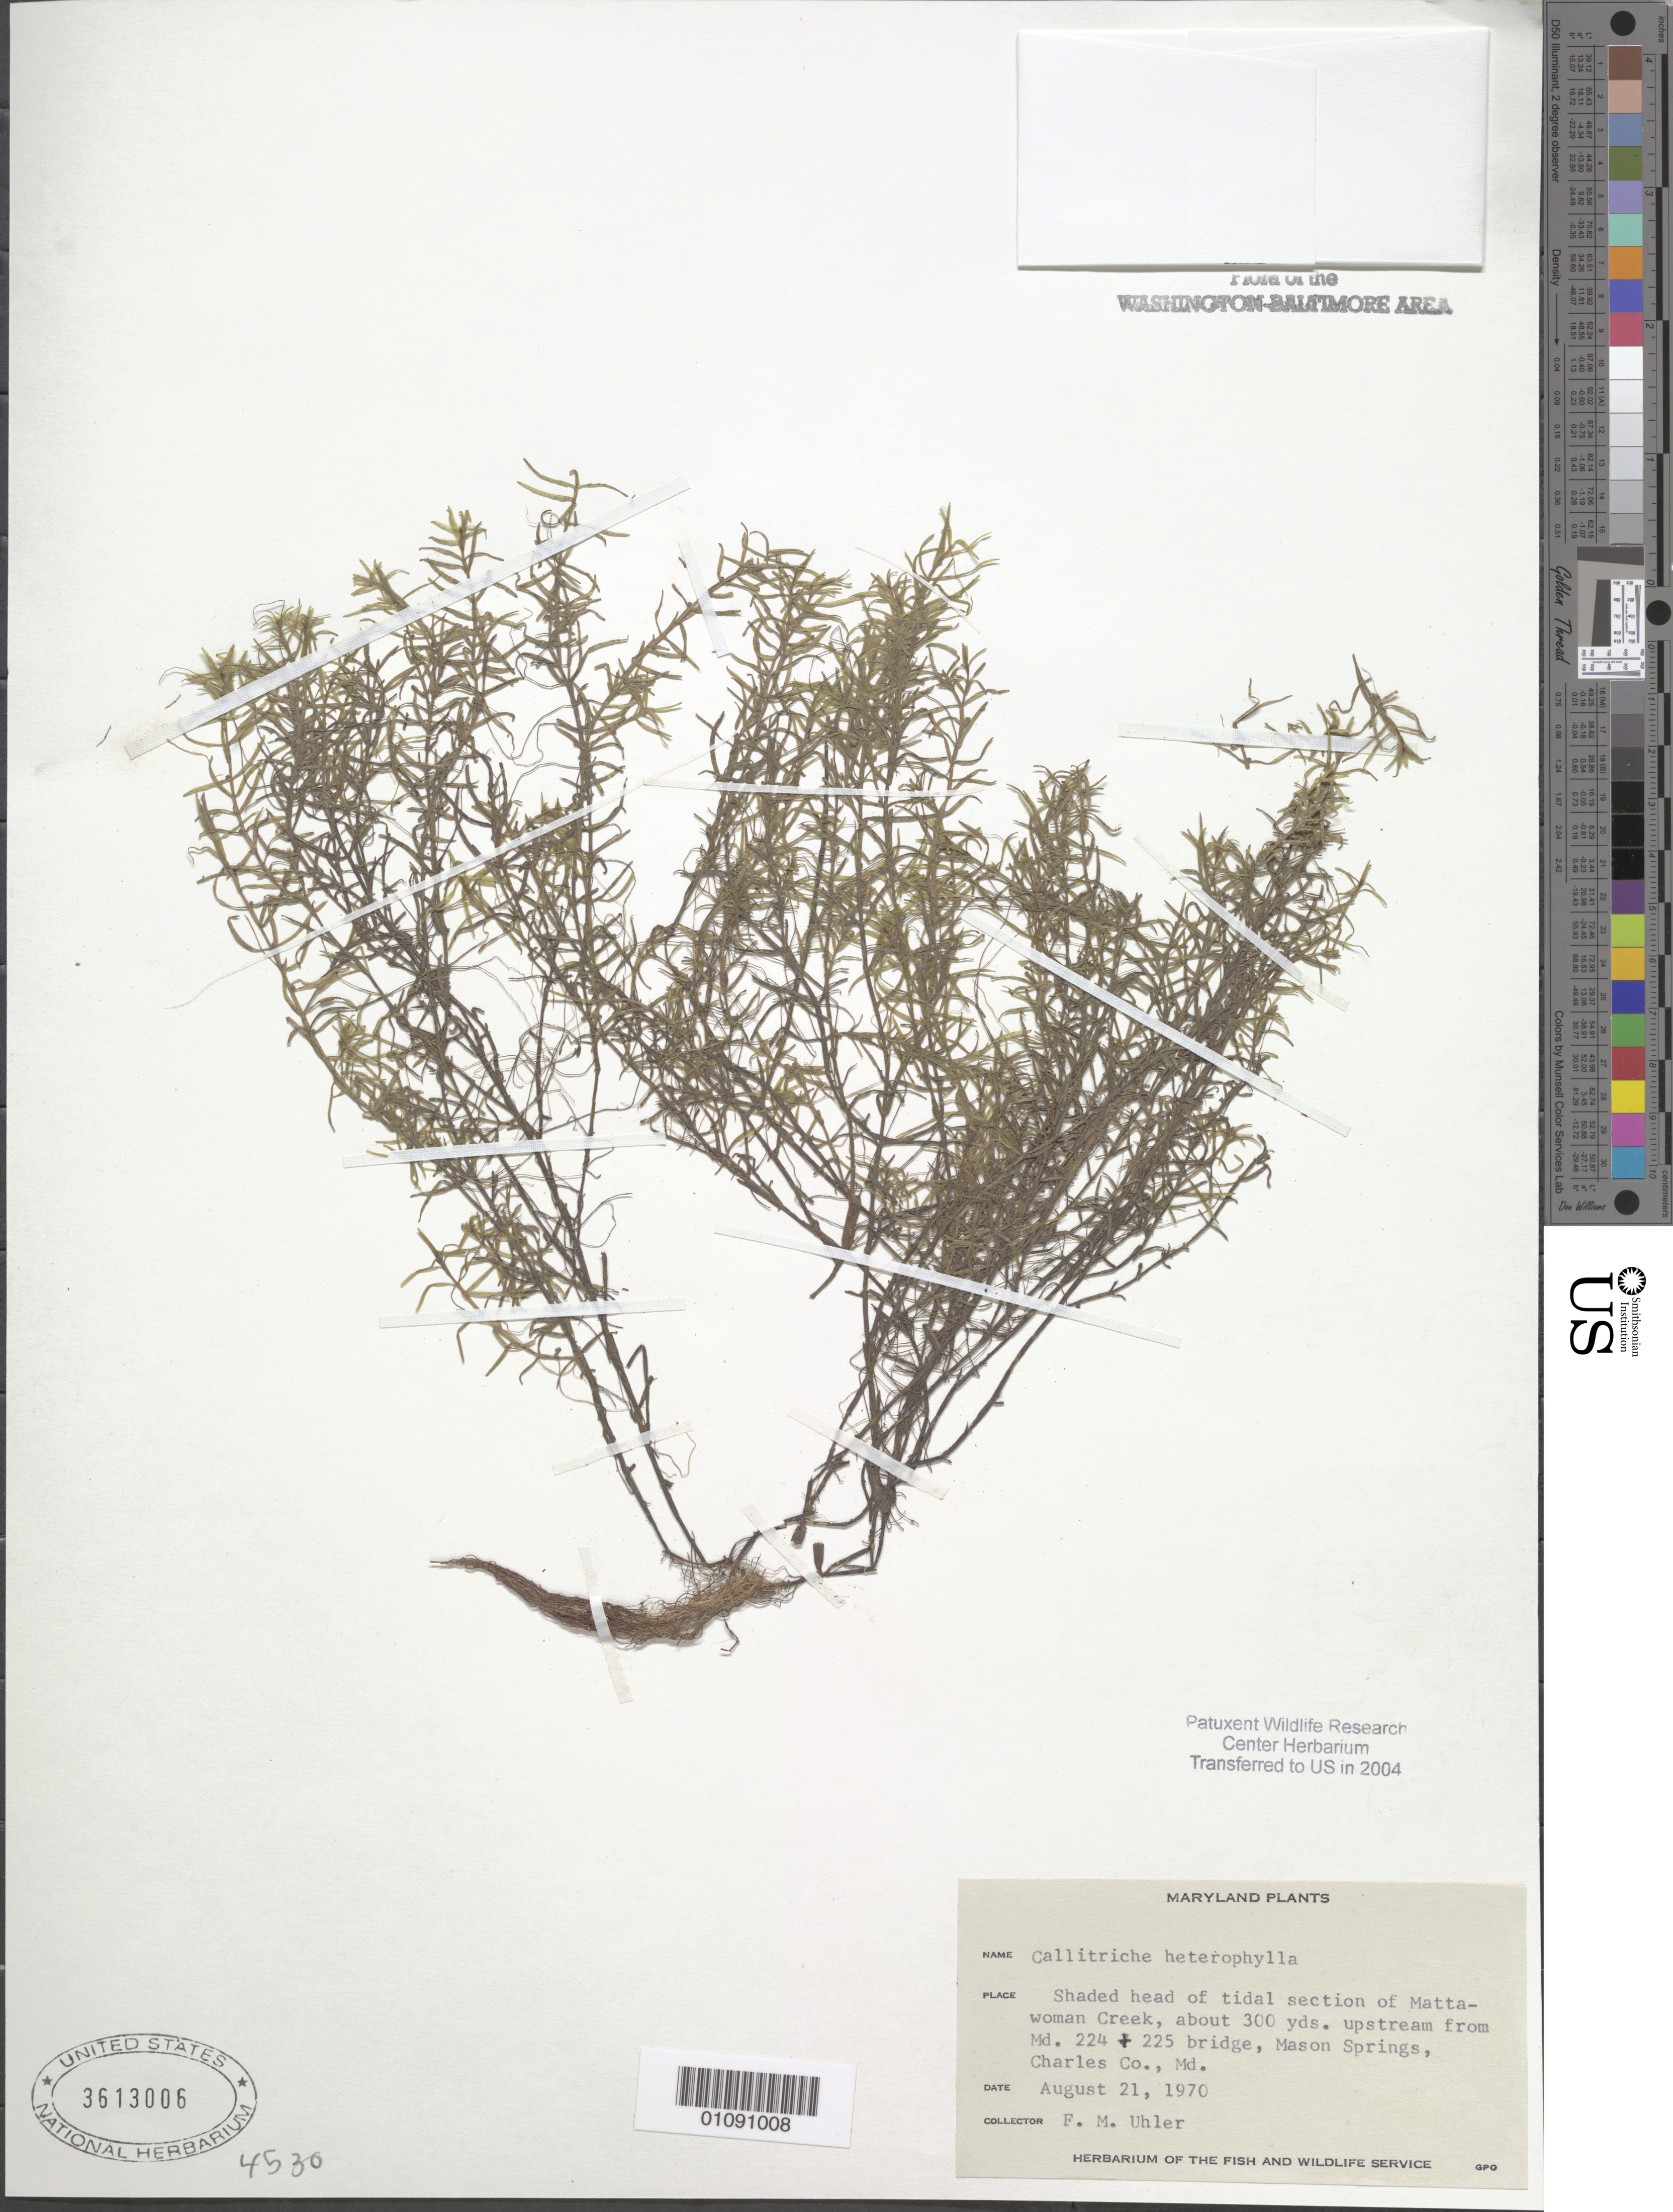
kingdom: Plantae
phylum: Tracheophyta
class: Magnoliopsida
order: Lamiales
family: Plantaginaceae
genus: Callitriche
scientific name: Callitriche heterophylla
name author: Pursh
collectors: F. M. Uhler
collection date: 1970-08-21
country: United States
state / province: Maryland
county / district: Charles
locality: Mason Springs. Mattawoman Creek, about 300 yds. upstream from Md. 224 and 225 bridge.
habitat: Shaded head of tidal section.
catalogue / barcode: US 3613006